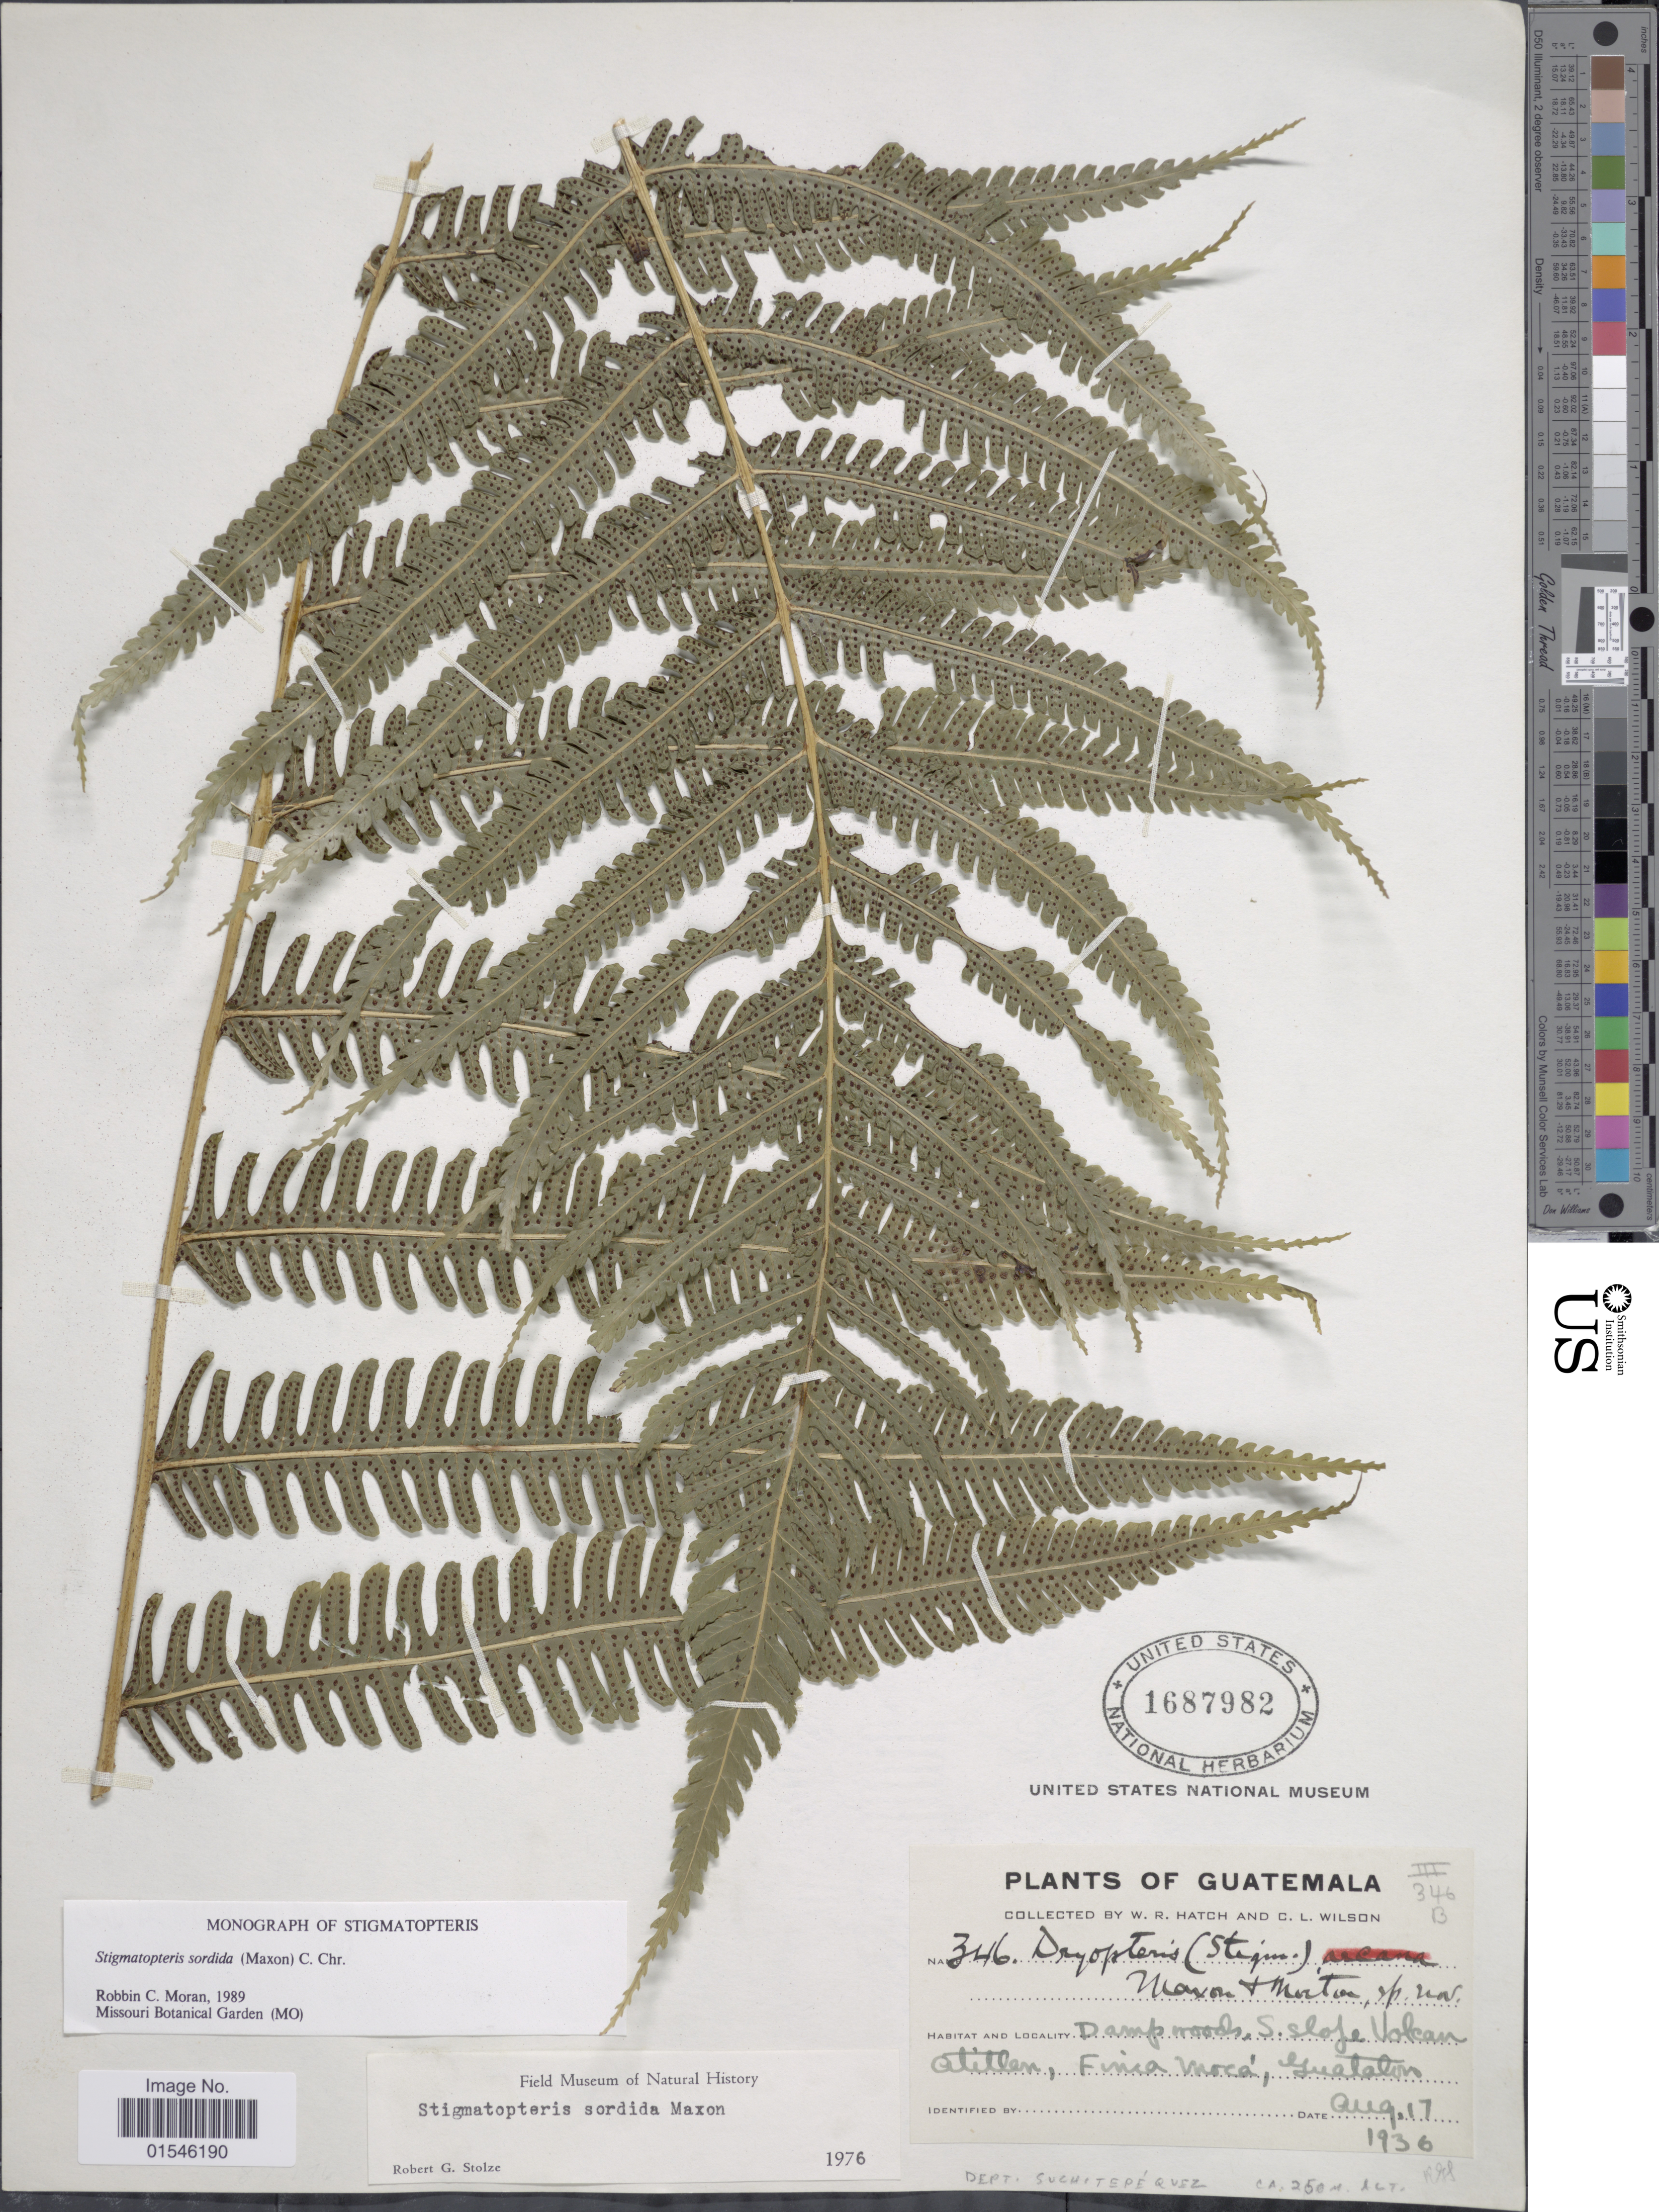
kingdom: Plantae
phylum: Tracheophyta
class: Polypodiopsida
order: Polypodiales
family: Dryopteridaceae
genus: Stigmatopteris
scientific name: Stigmatopteris sordida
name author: (Maxon) C. Chr.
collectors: W. Hatch & C. L. Wilson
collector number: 346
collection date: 1936-08-17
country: Guatemala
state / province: Suchitepéquez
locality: Damp woods, S. slope Volcan Atitlan, Finca Mocá, Guatalon, Dept. Suchitepequez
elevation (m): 250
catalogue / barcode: US 1687982